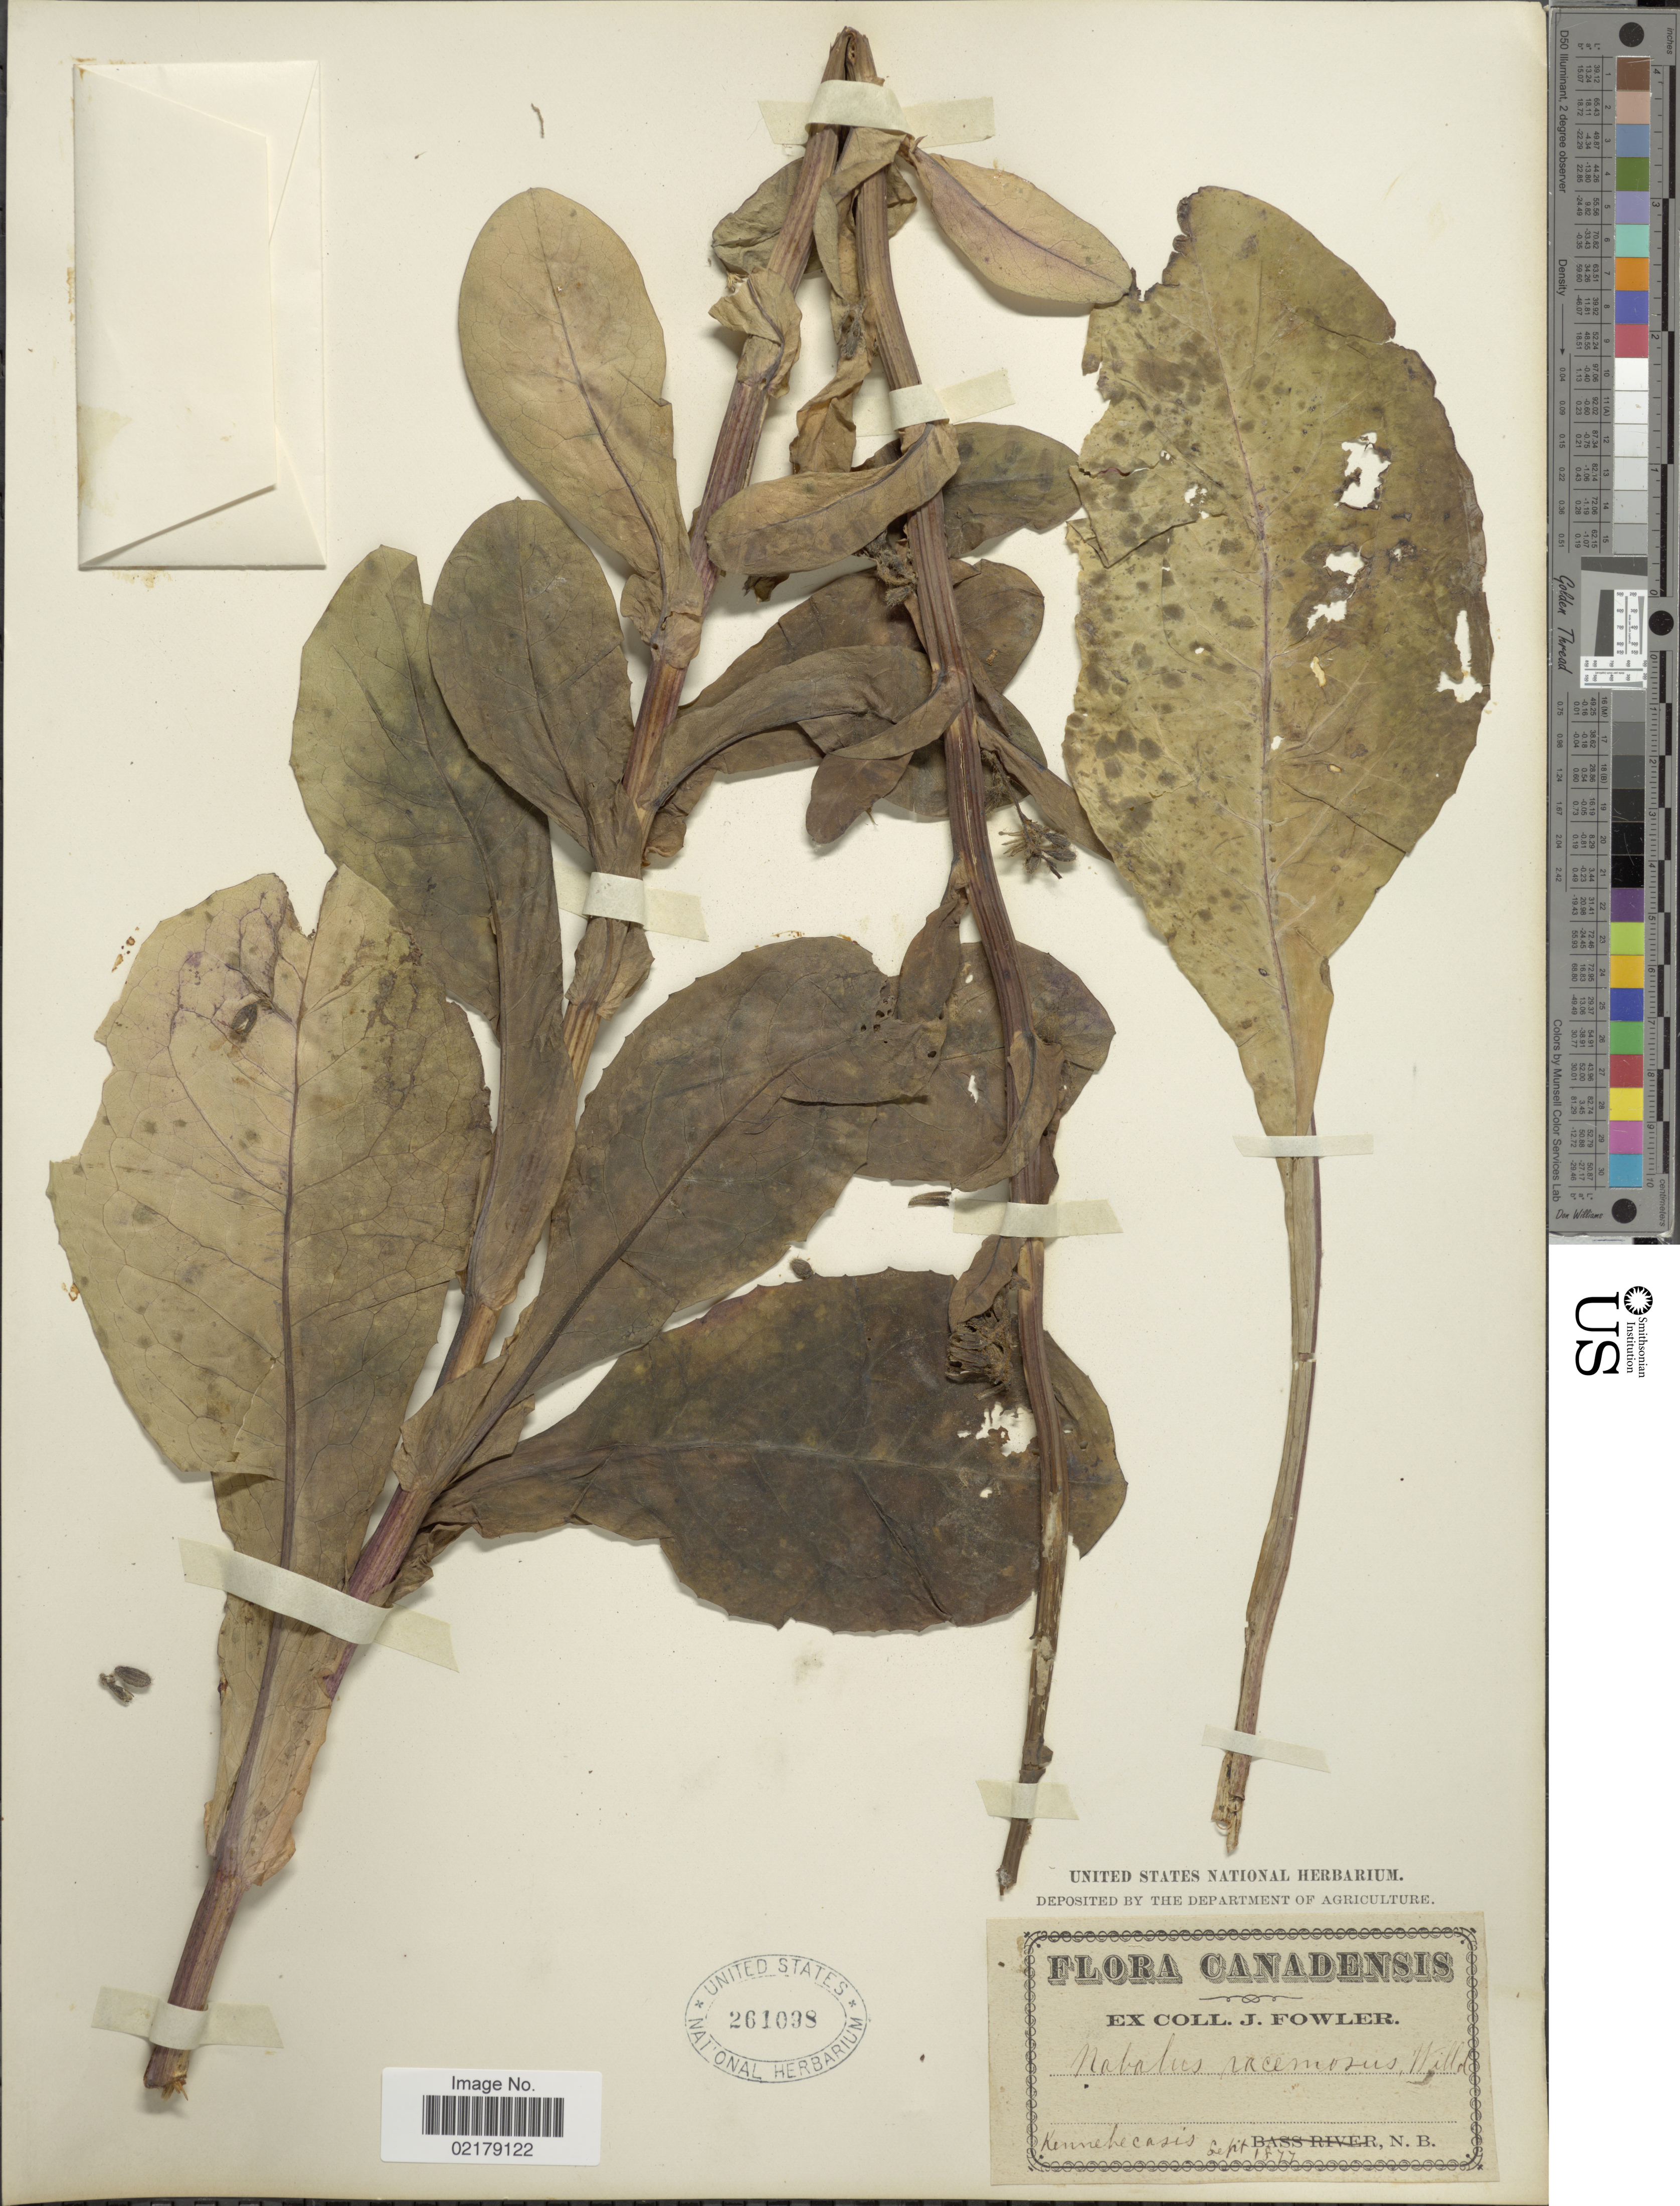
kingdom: Plantae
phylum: Tracheophyta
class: Magnoliopsida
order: Asterales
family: Asteraceae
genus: Nabalus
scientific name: Nabalus racemosus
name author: (Michx.) Hook.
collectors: J. P. Fowler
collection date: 1877-09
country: Canada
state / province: New Brunswick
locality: Kennehecasis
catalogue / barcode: US 261098